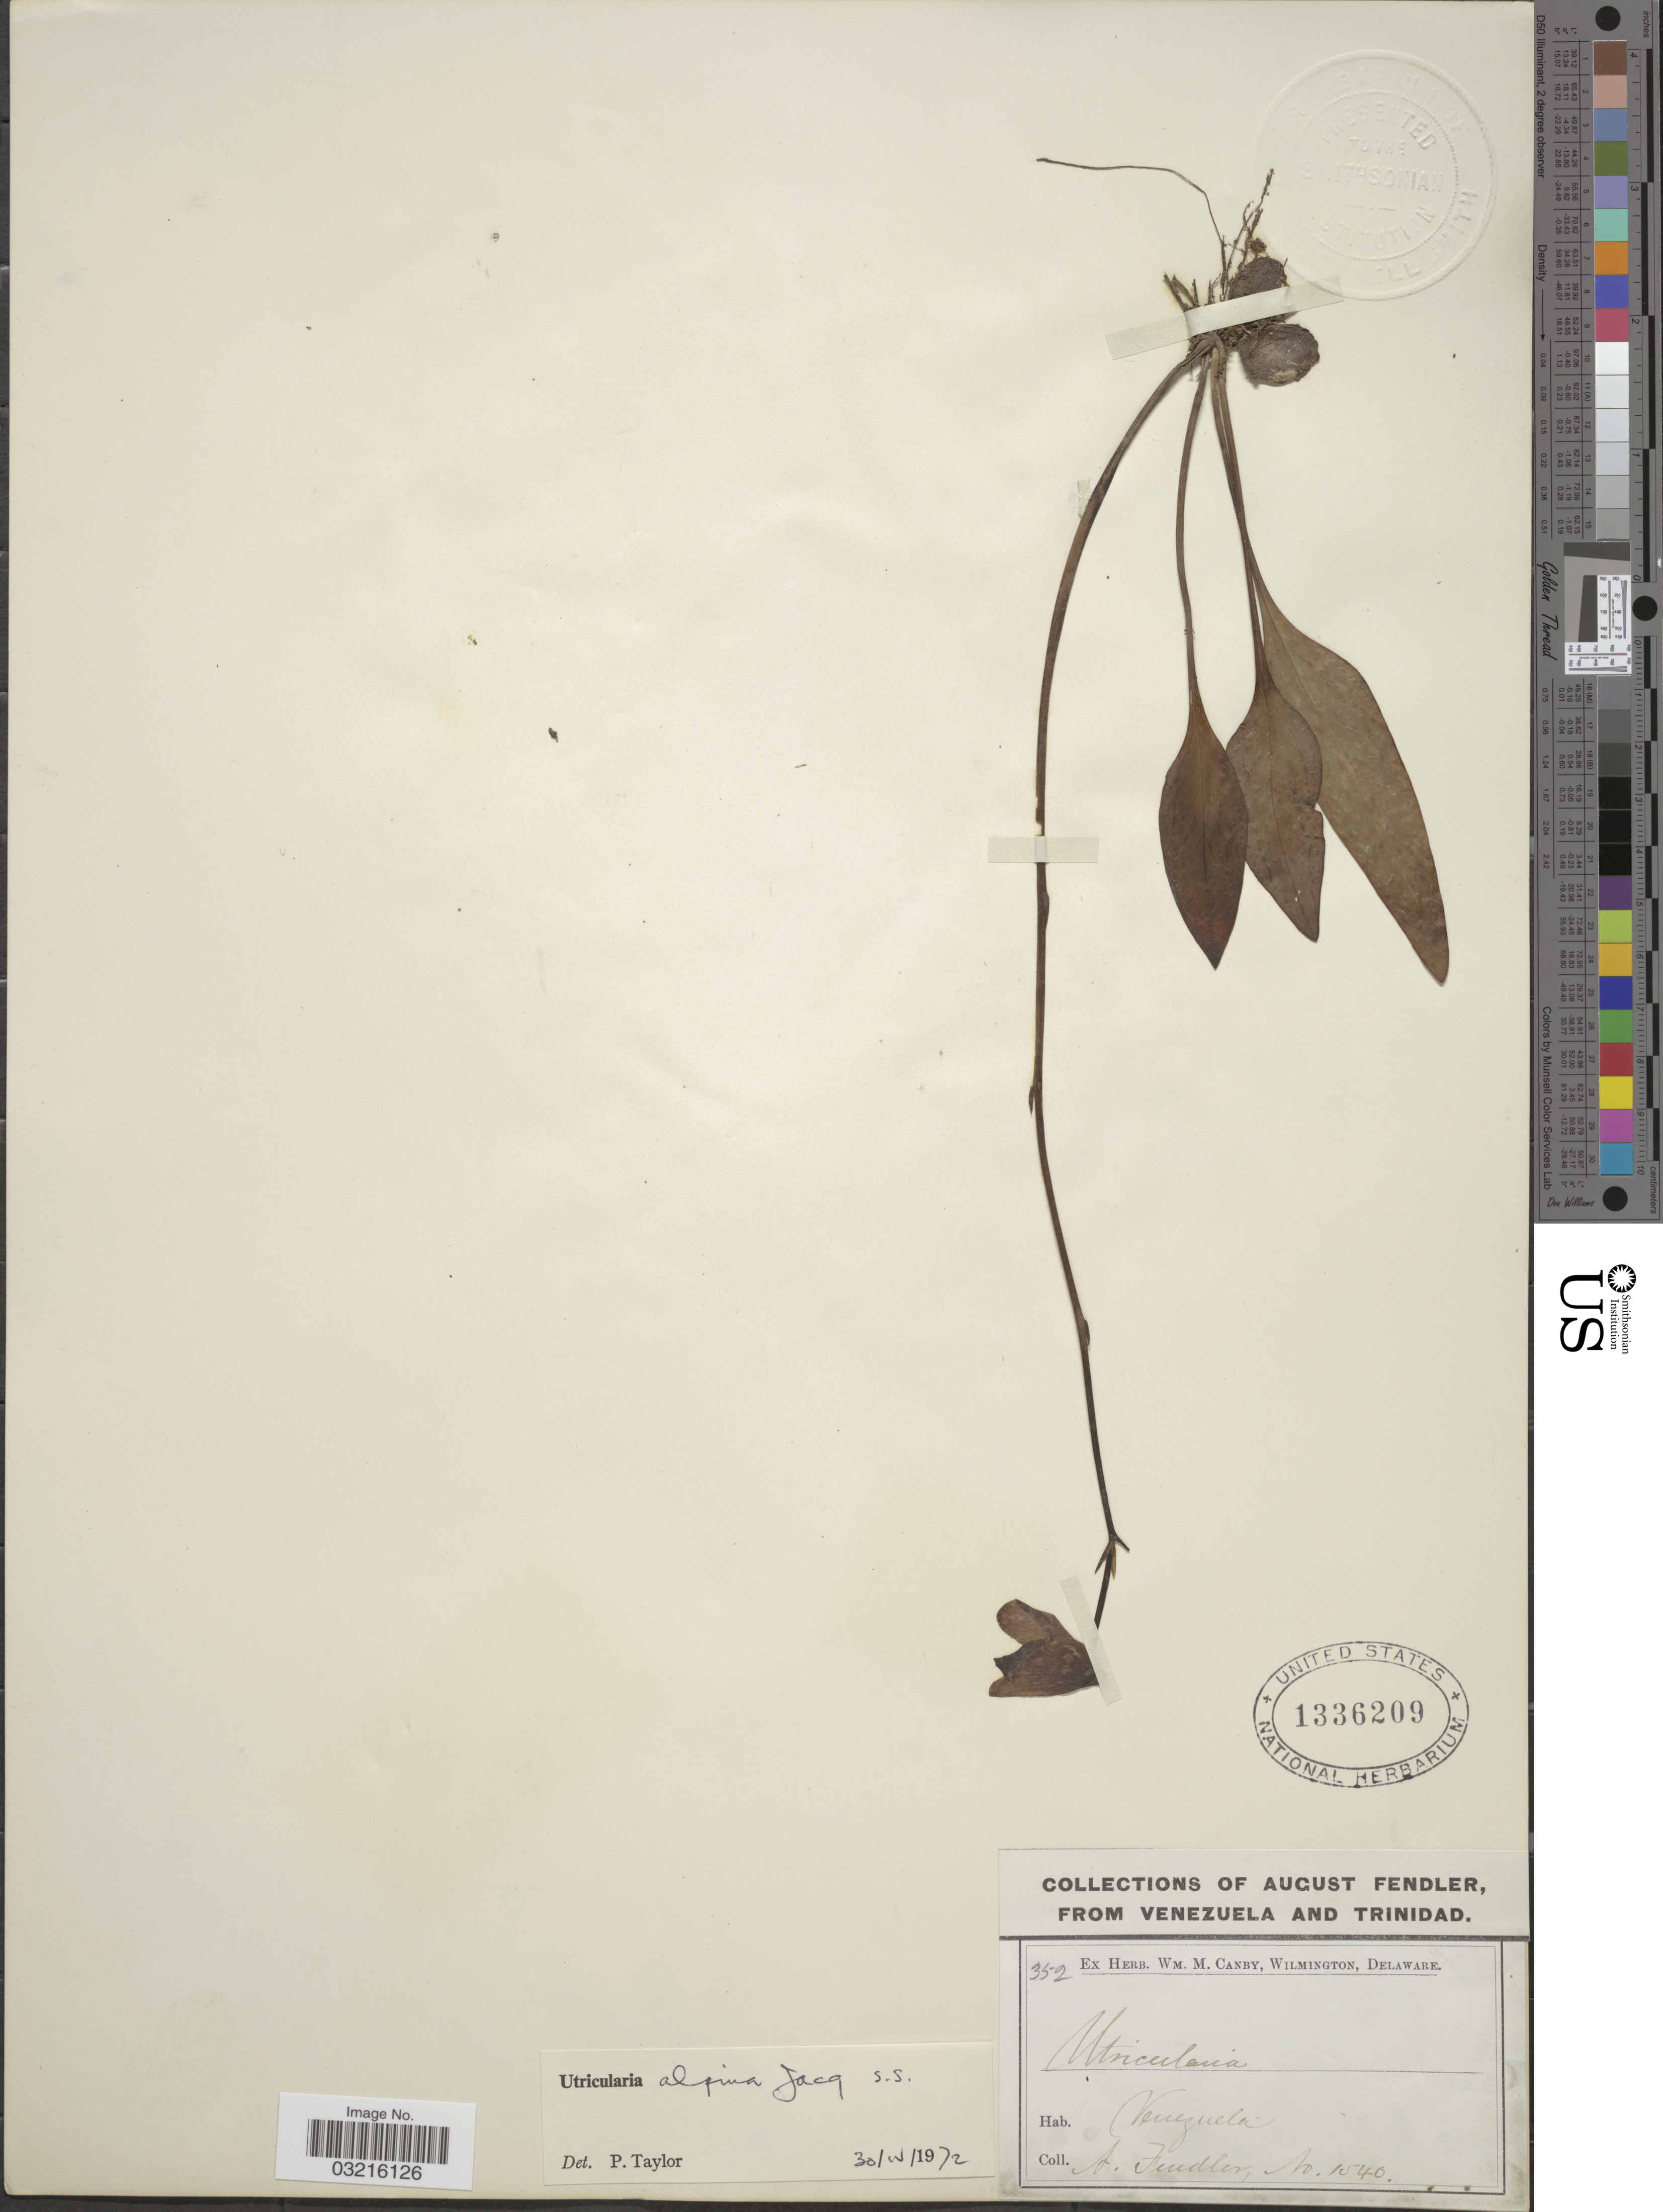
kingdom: Plantae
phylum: Tracheophyta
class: Magnoliopsida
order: Lamiales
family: Lentibulariaceae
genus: Utricularia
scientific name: Utricularia alpina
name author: Jacq.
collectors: A. Fendler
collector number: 1540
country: Venezuela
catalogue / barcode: US 1336209